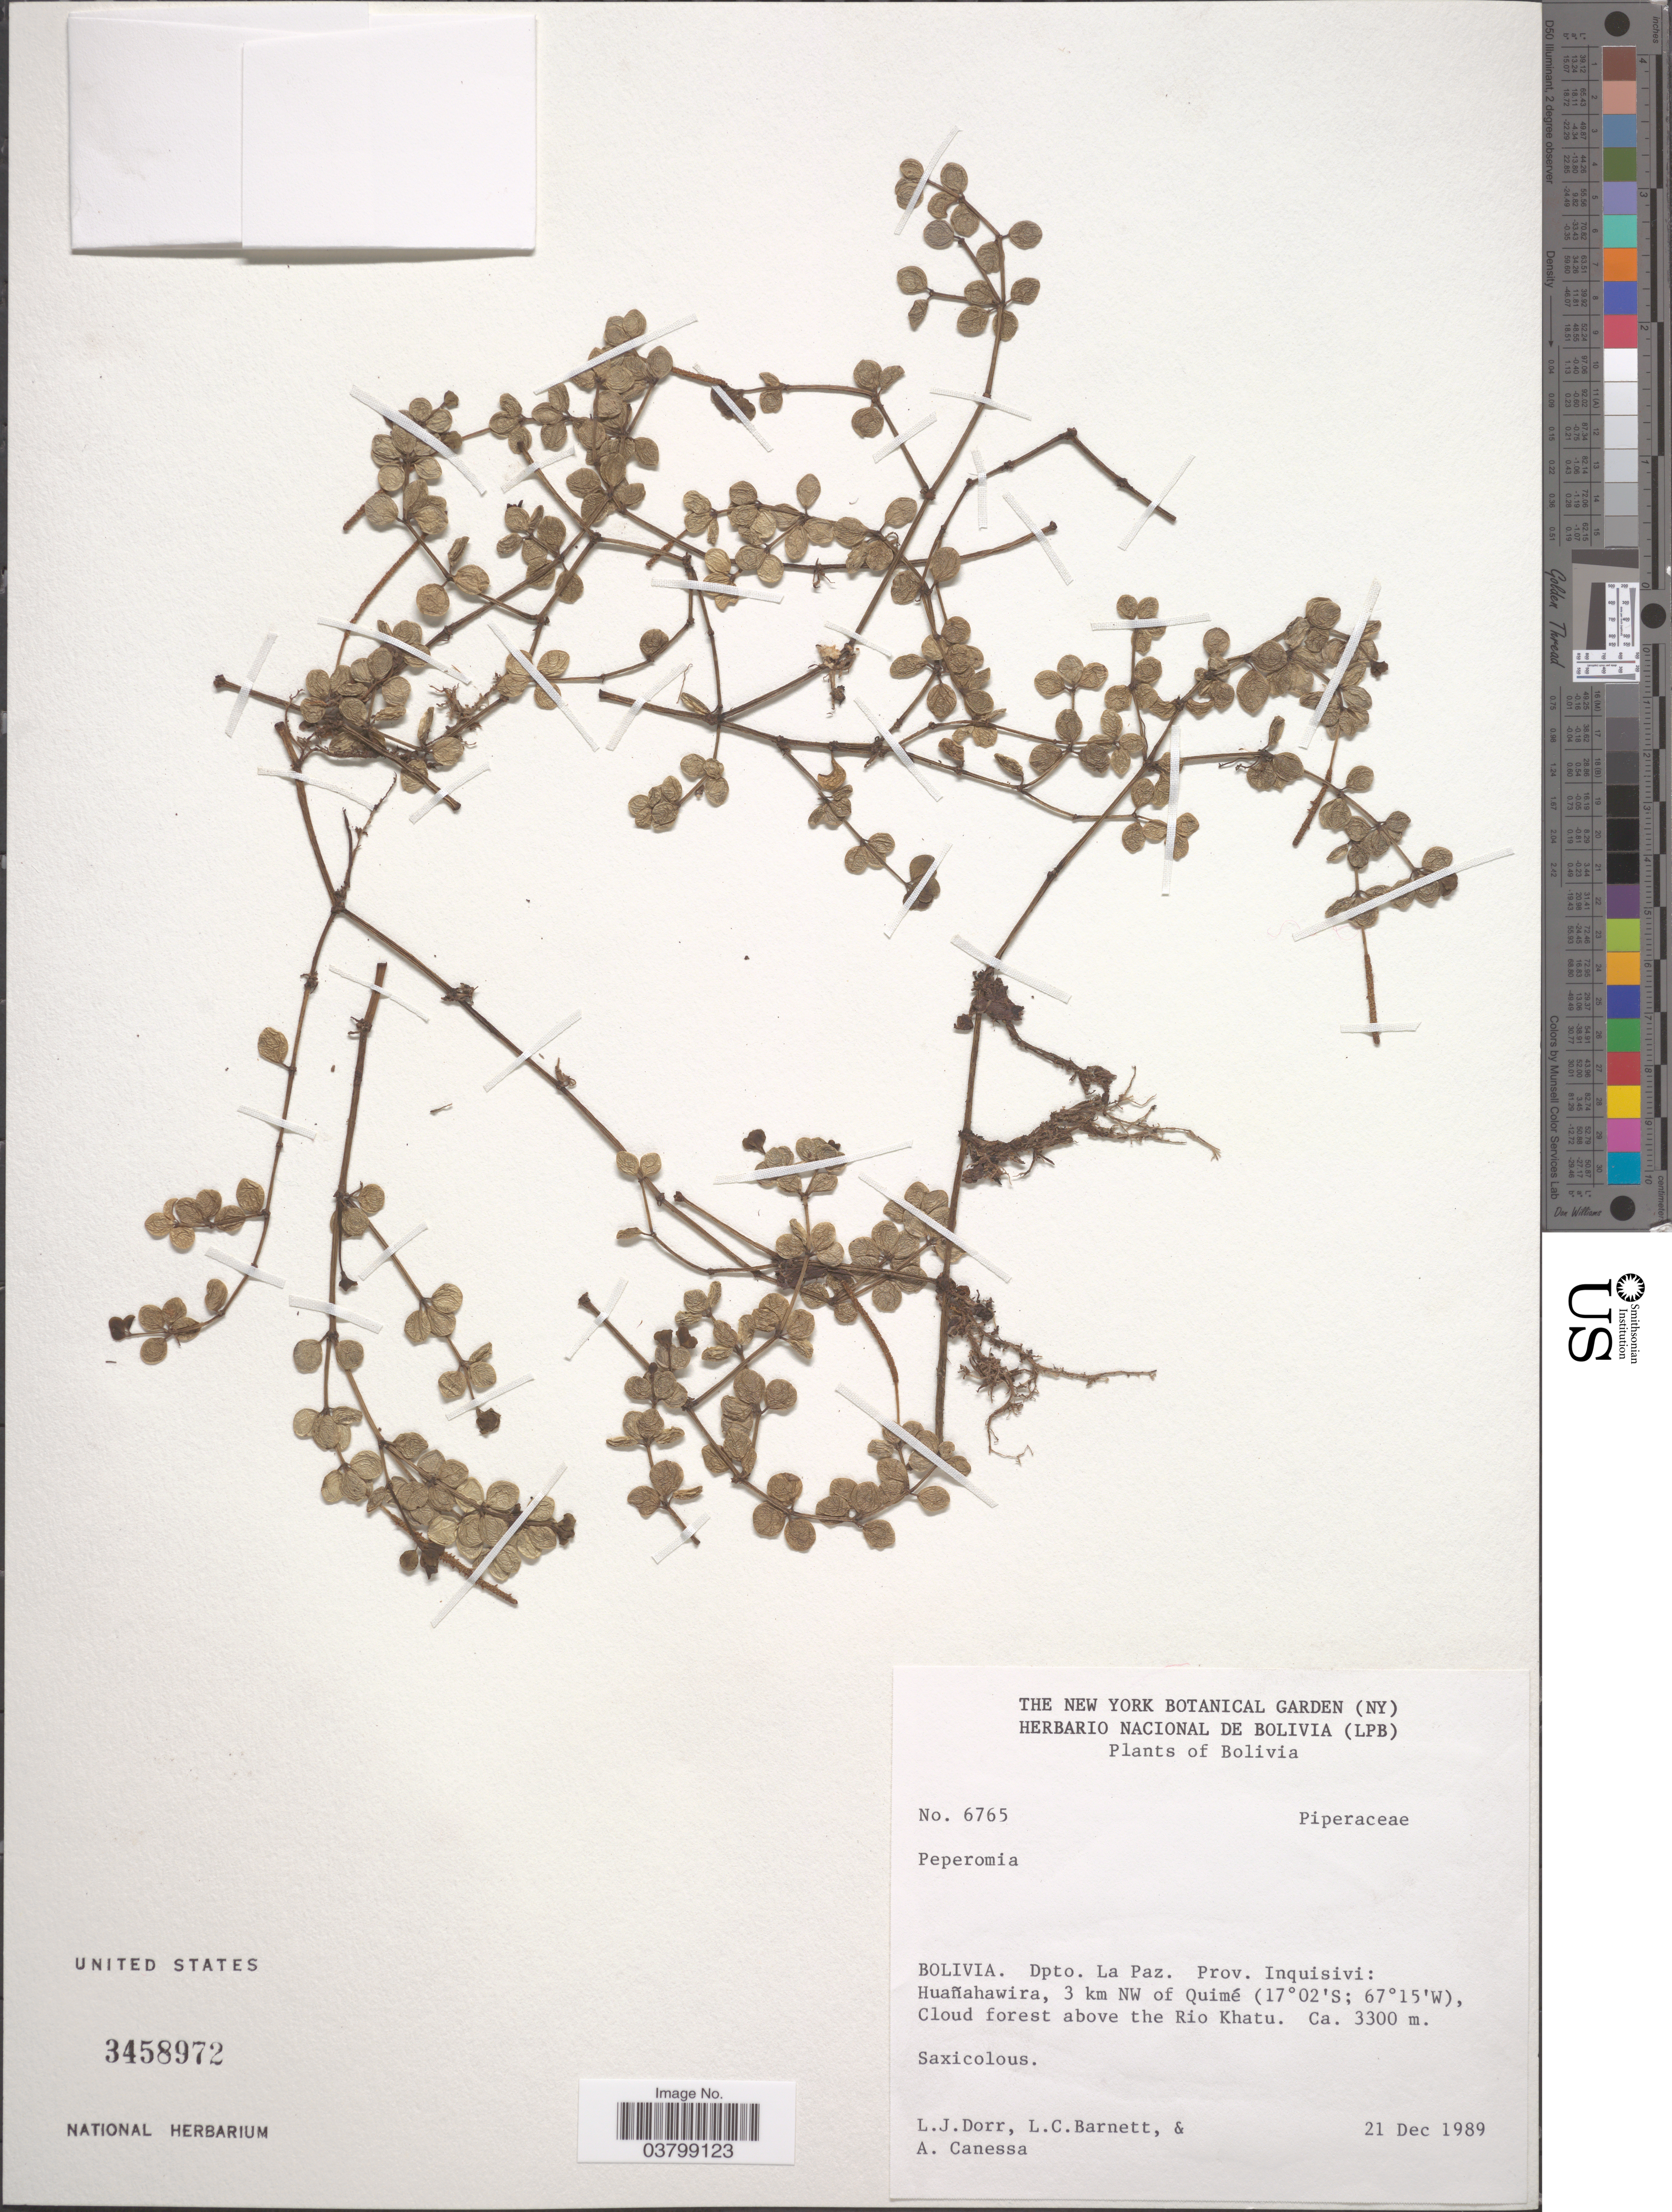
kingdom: Plantae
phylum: Tracheophyta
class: Magnoliopsida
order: Piperales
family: Piperaceae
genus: Peperomia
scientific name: Peperomia sp.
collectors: L. J. Dorr, L. C. Barnett & A. Canessa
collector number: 6765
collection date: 1989-12-21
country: Bolivia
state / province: La Paz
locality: Dpto. La Paz. Prov. Inquisivi: Huañahawira, 3 km NW of Quimé, Cloud forest above the Rio Khatu.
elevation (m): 3300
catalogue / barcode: US 3458972